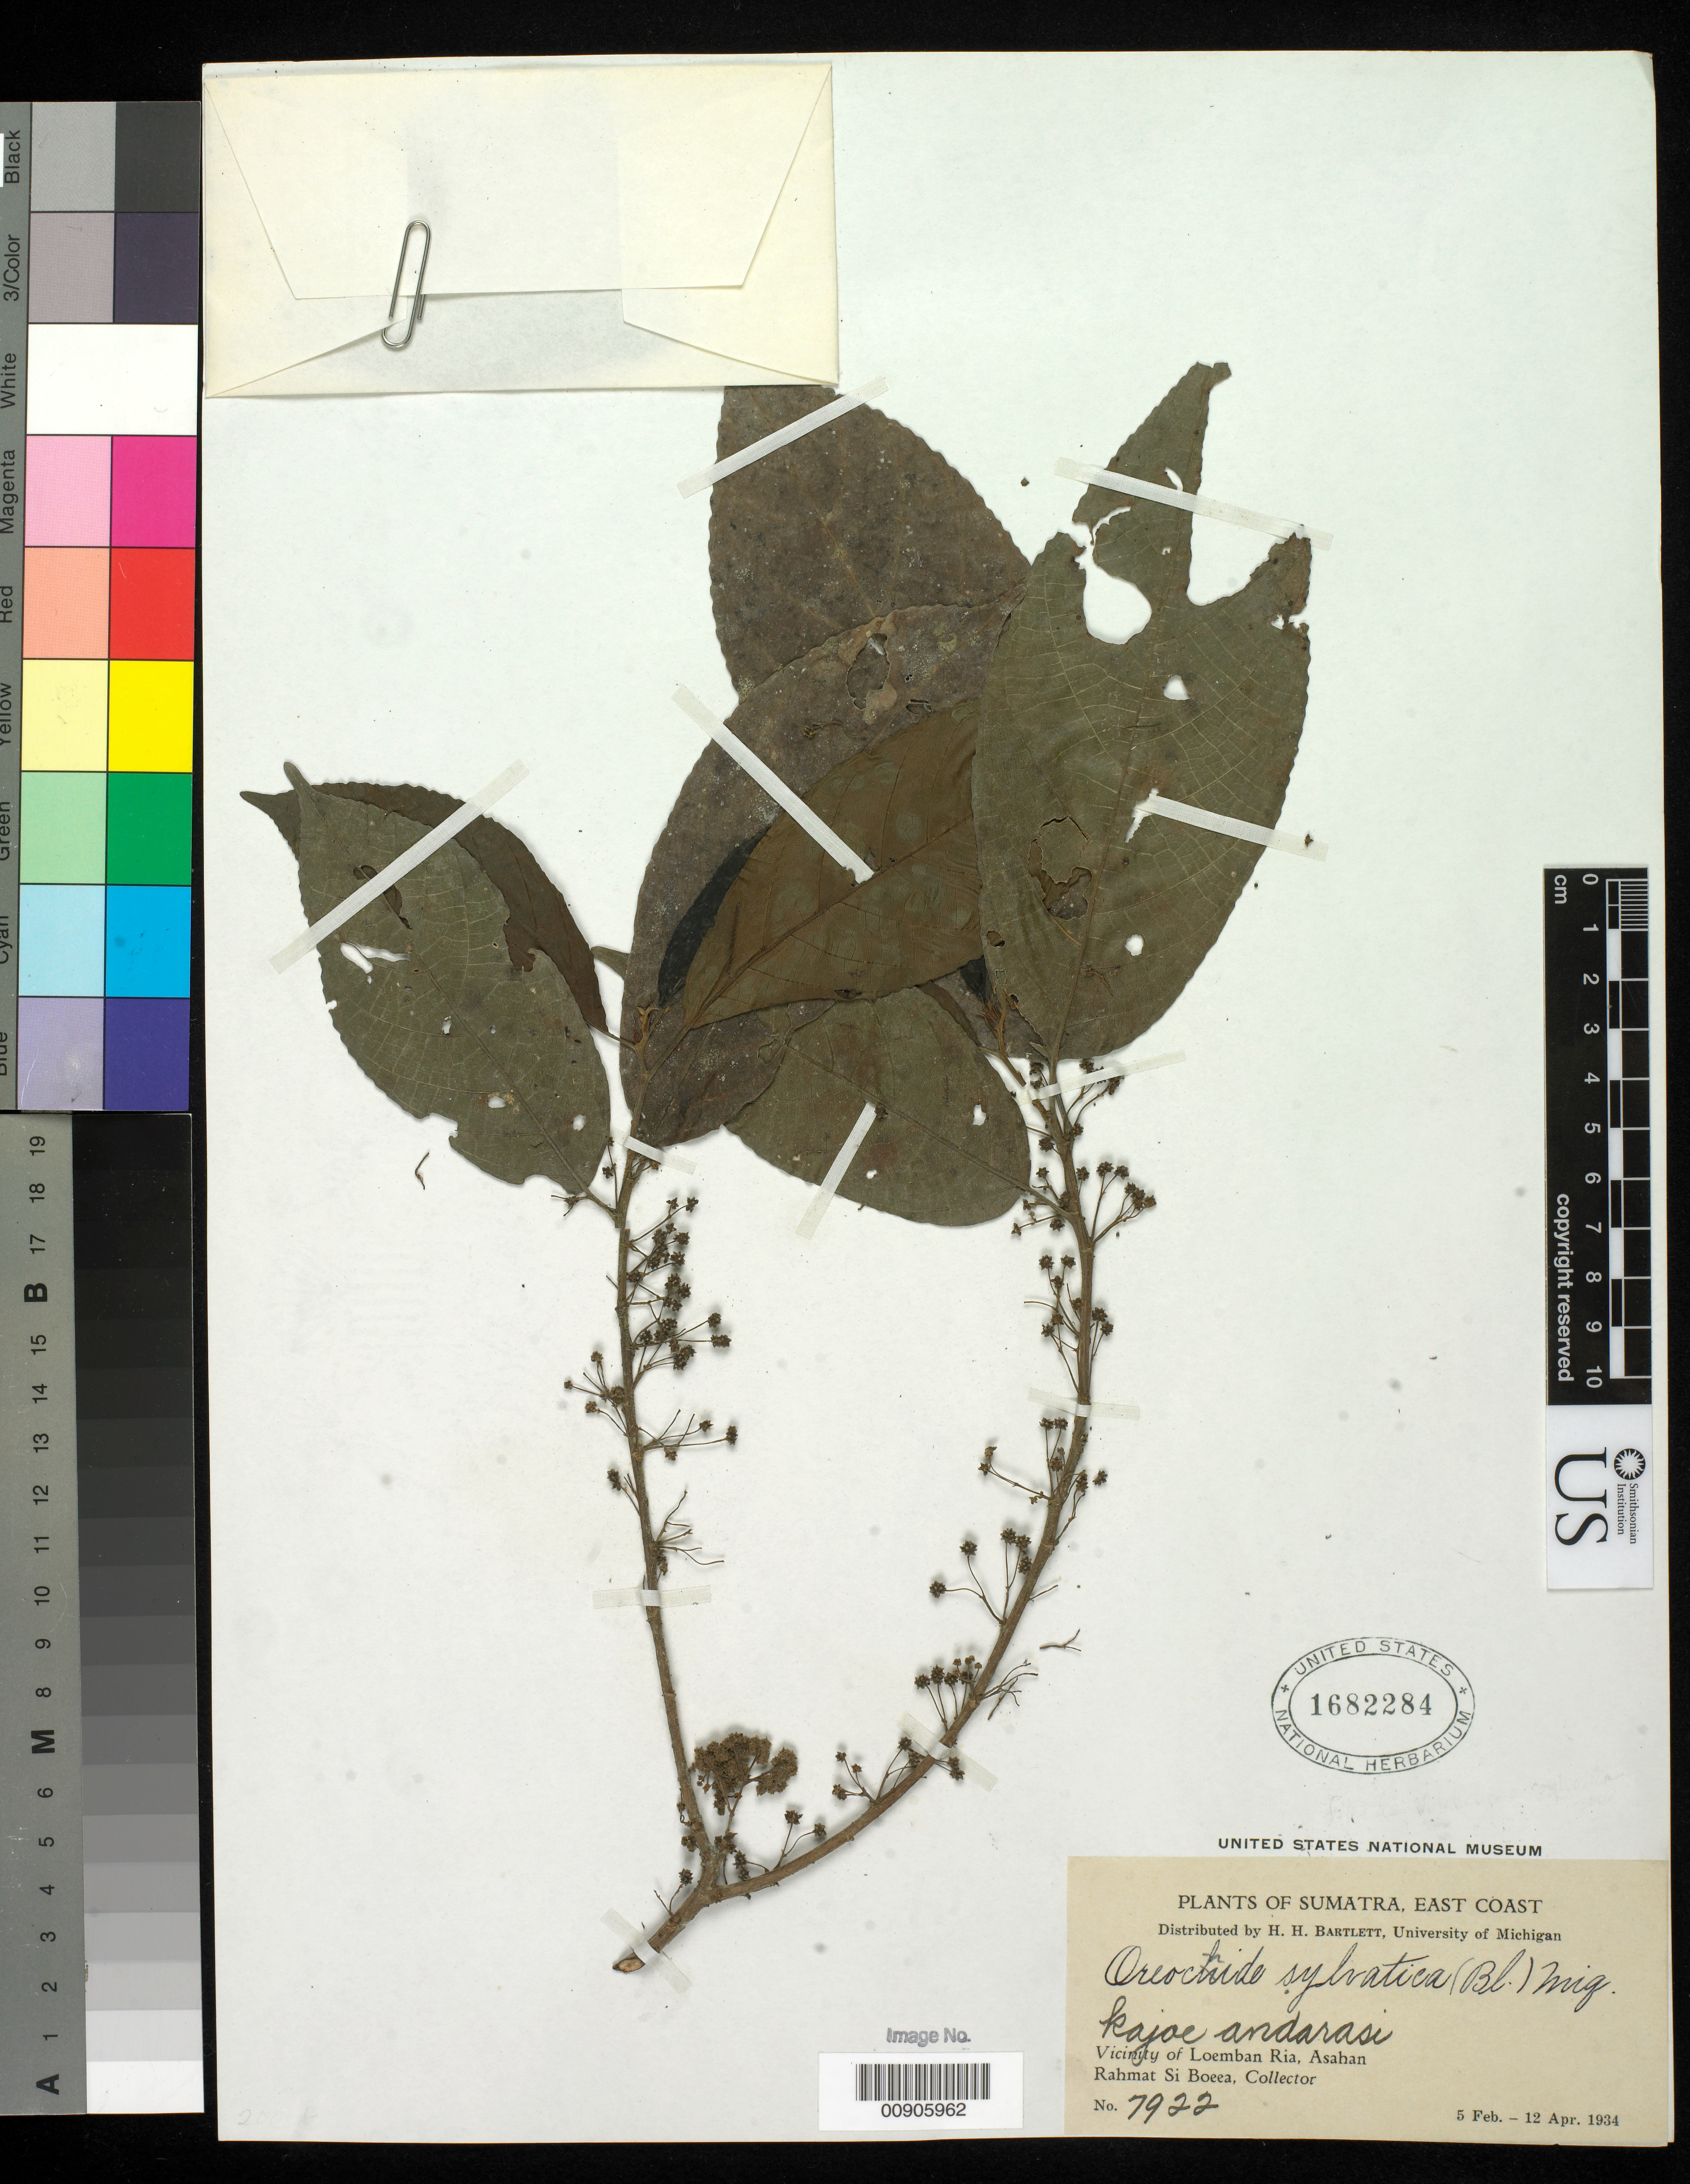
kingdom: Plantae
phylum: Tracheophyta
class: Magnoliopsida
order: Rosales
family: Urticaceae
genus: Oreocnide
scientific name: Oreocnide rubescens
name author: (Blume) Miq.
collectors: Rahmat Si Boeea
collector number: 7922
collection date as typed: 05 Feb 1934 to 12 Apr 1934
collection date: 1934-02-05/1934-04-12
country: Indonesia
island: Sumatra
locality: Sumatra, East Coast, vicinity of Loemban Ria, Asahan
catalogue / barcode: US 1682284